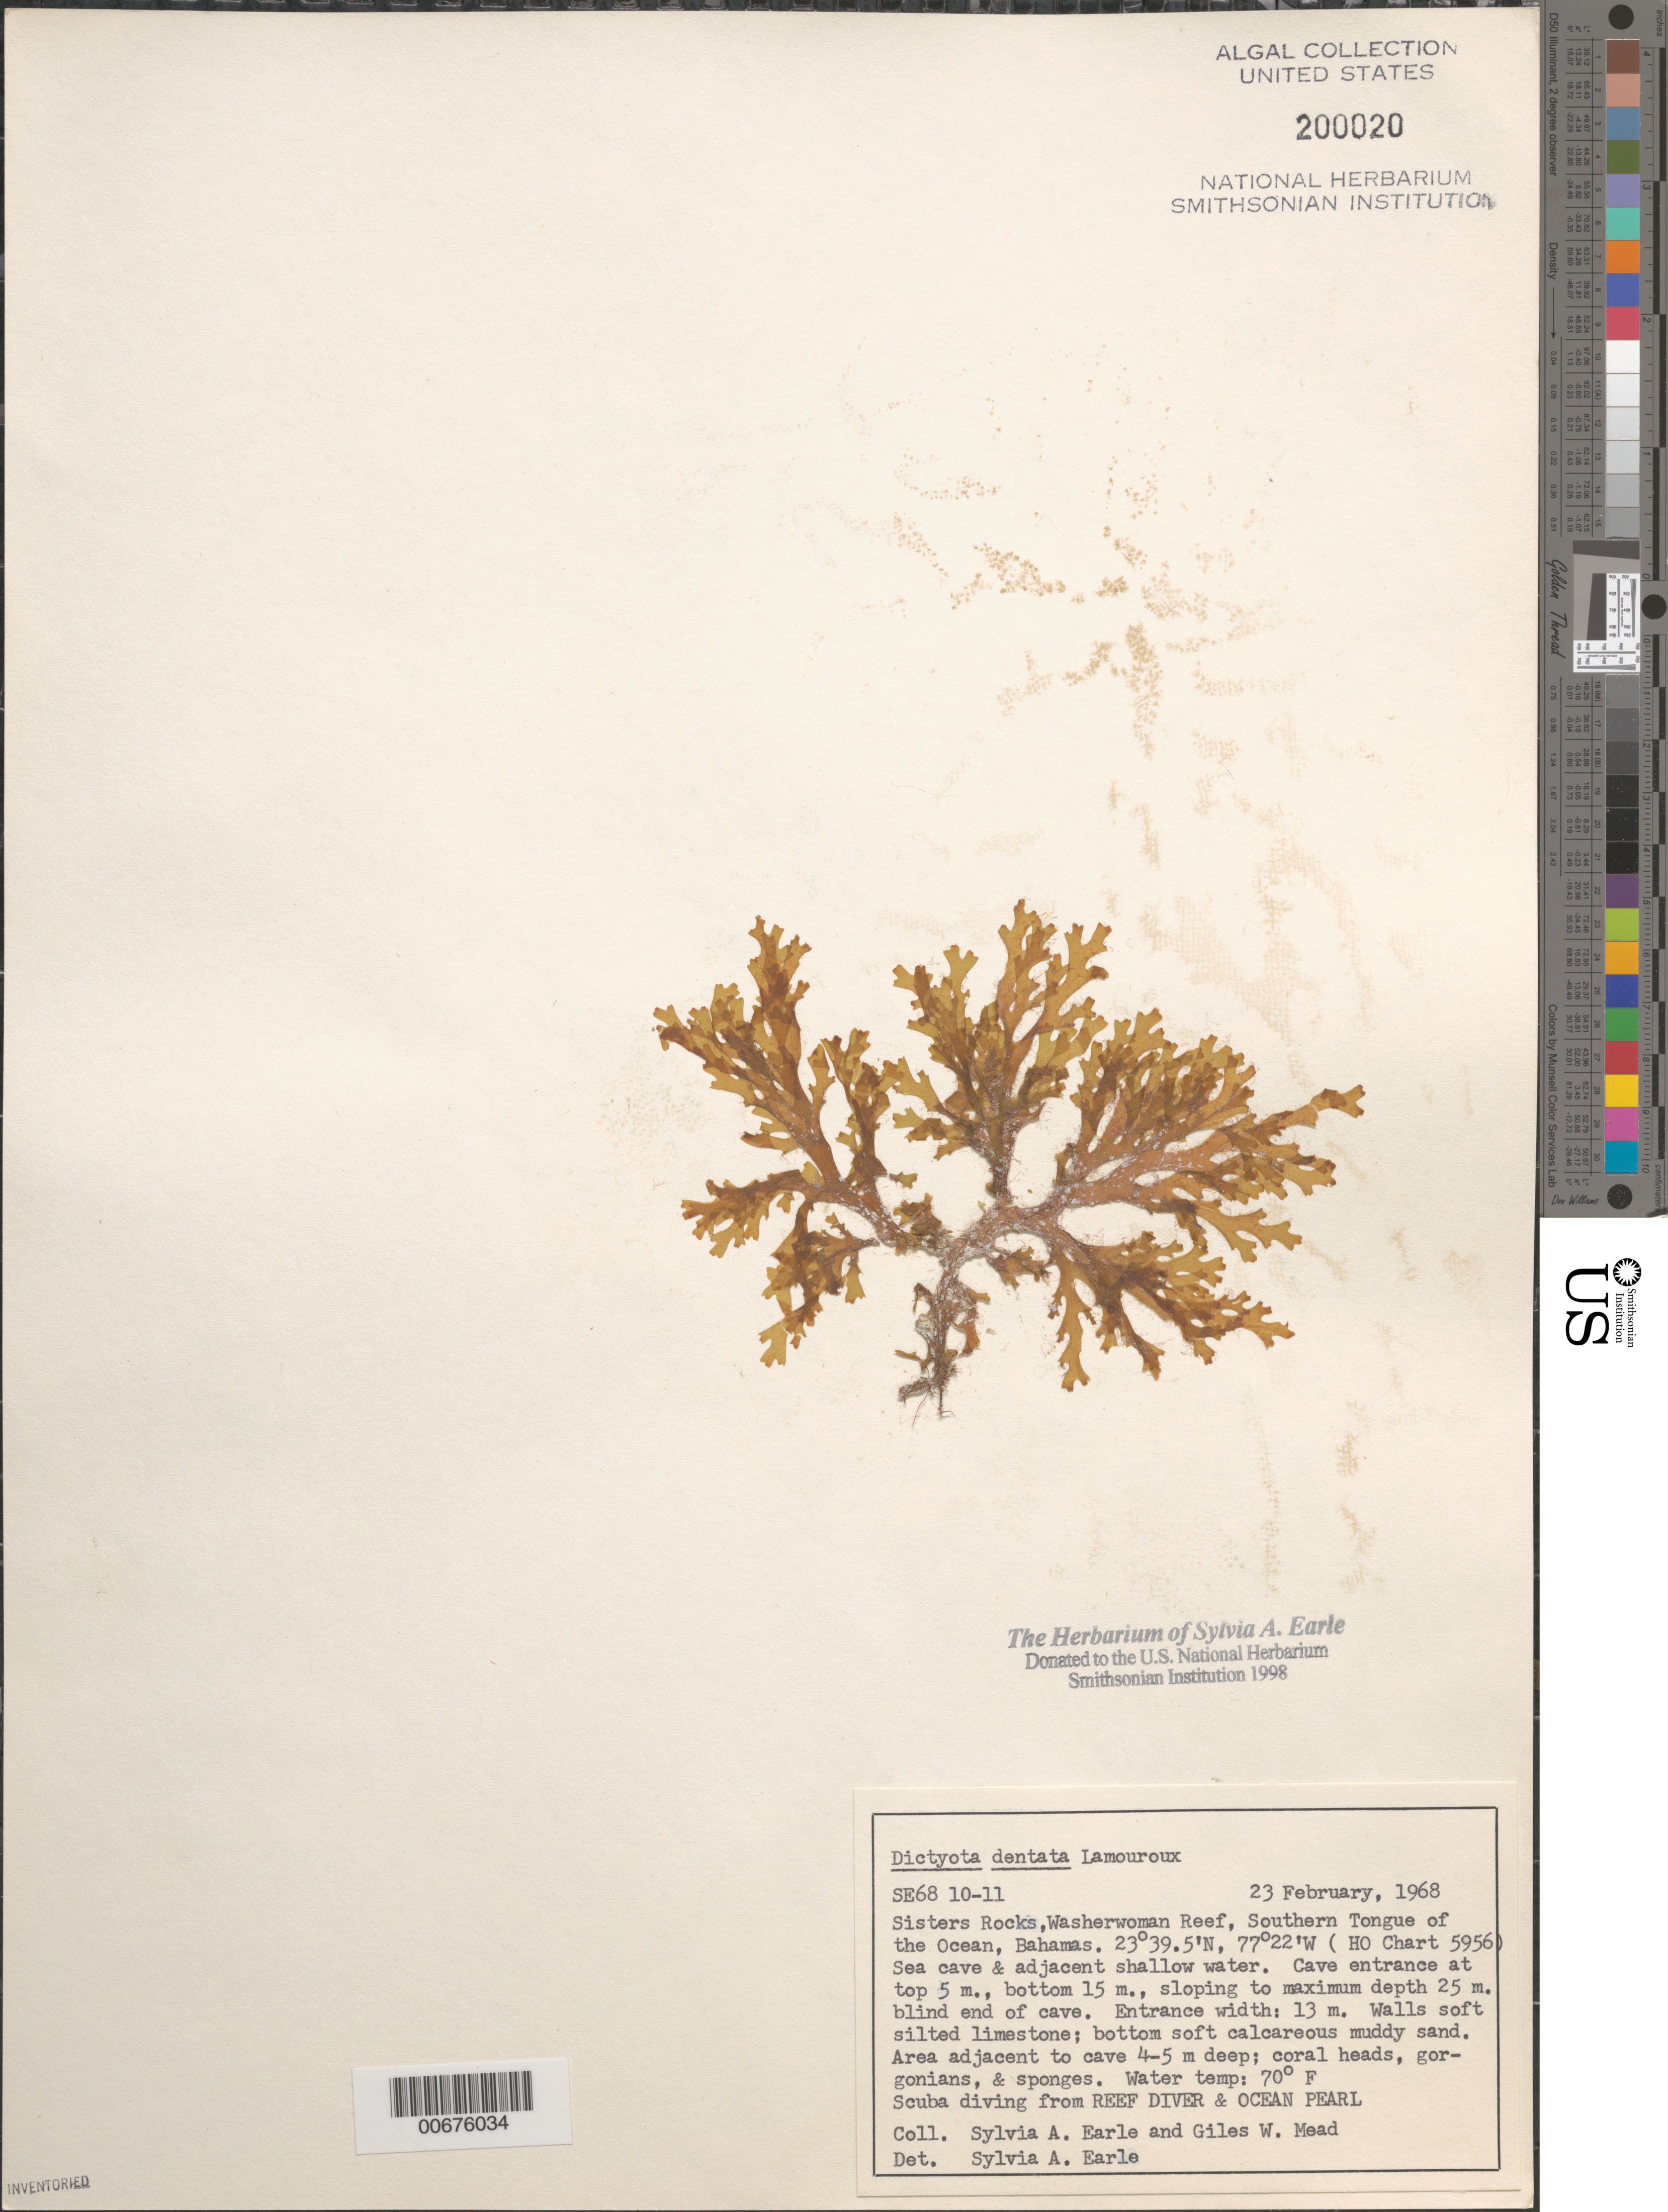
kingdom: Chromista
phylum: Ochrophyta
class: Phaeophyceae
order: Dictyotales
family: Dictyotaceae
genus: Dictyota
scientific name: Dictyota mertensii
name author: (C. Mart.) Kütz.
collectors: S. A. Earle & G. W. Mead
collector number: Se 6810-11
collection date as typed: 23 Feb 1968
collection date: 1968-02-23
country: Bahamas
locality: Sisters Rocks, Washerwoman Reef, Southern Tongue of the Ocean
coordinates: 23 39.5' N, 77 22' W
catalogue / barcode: US 200020